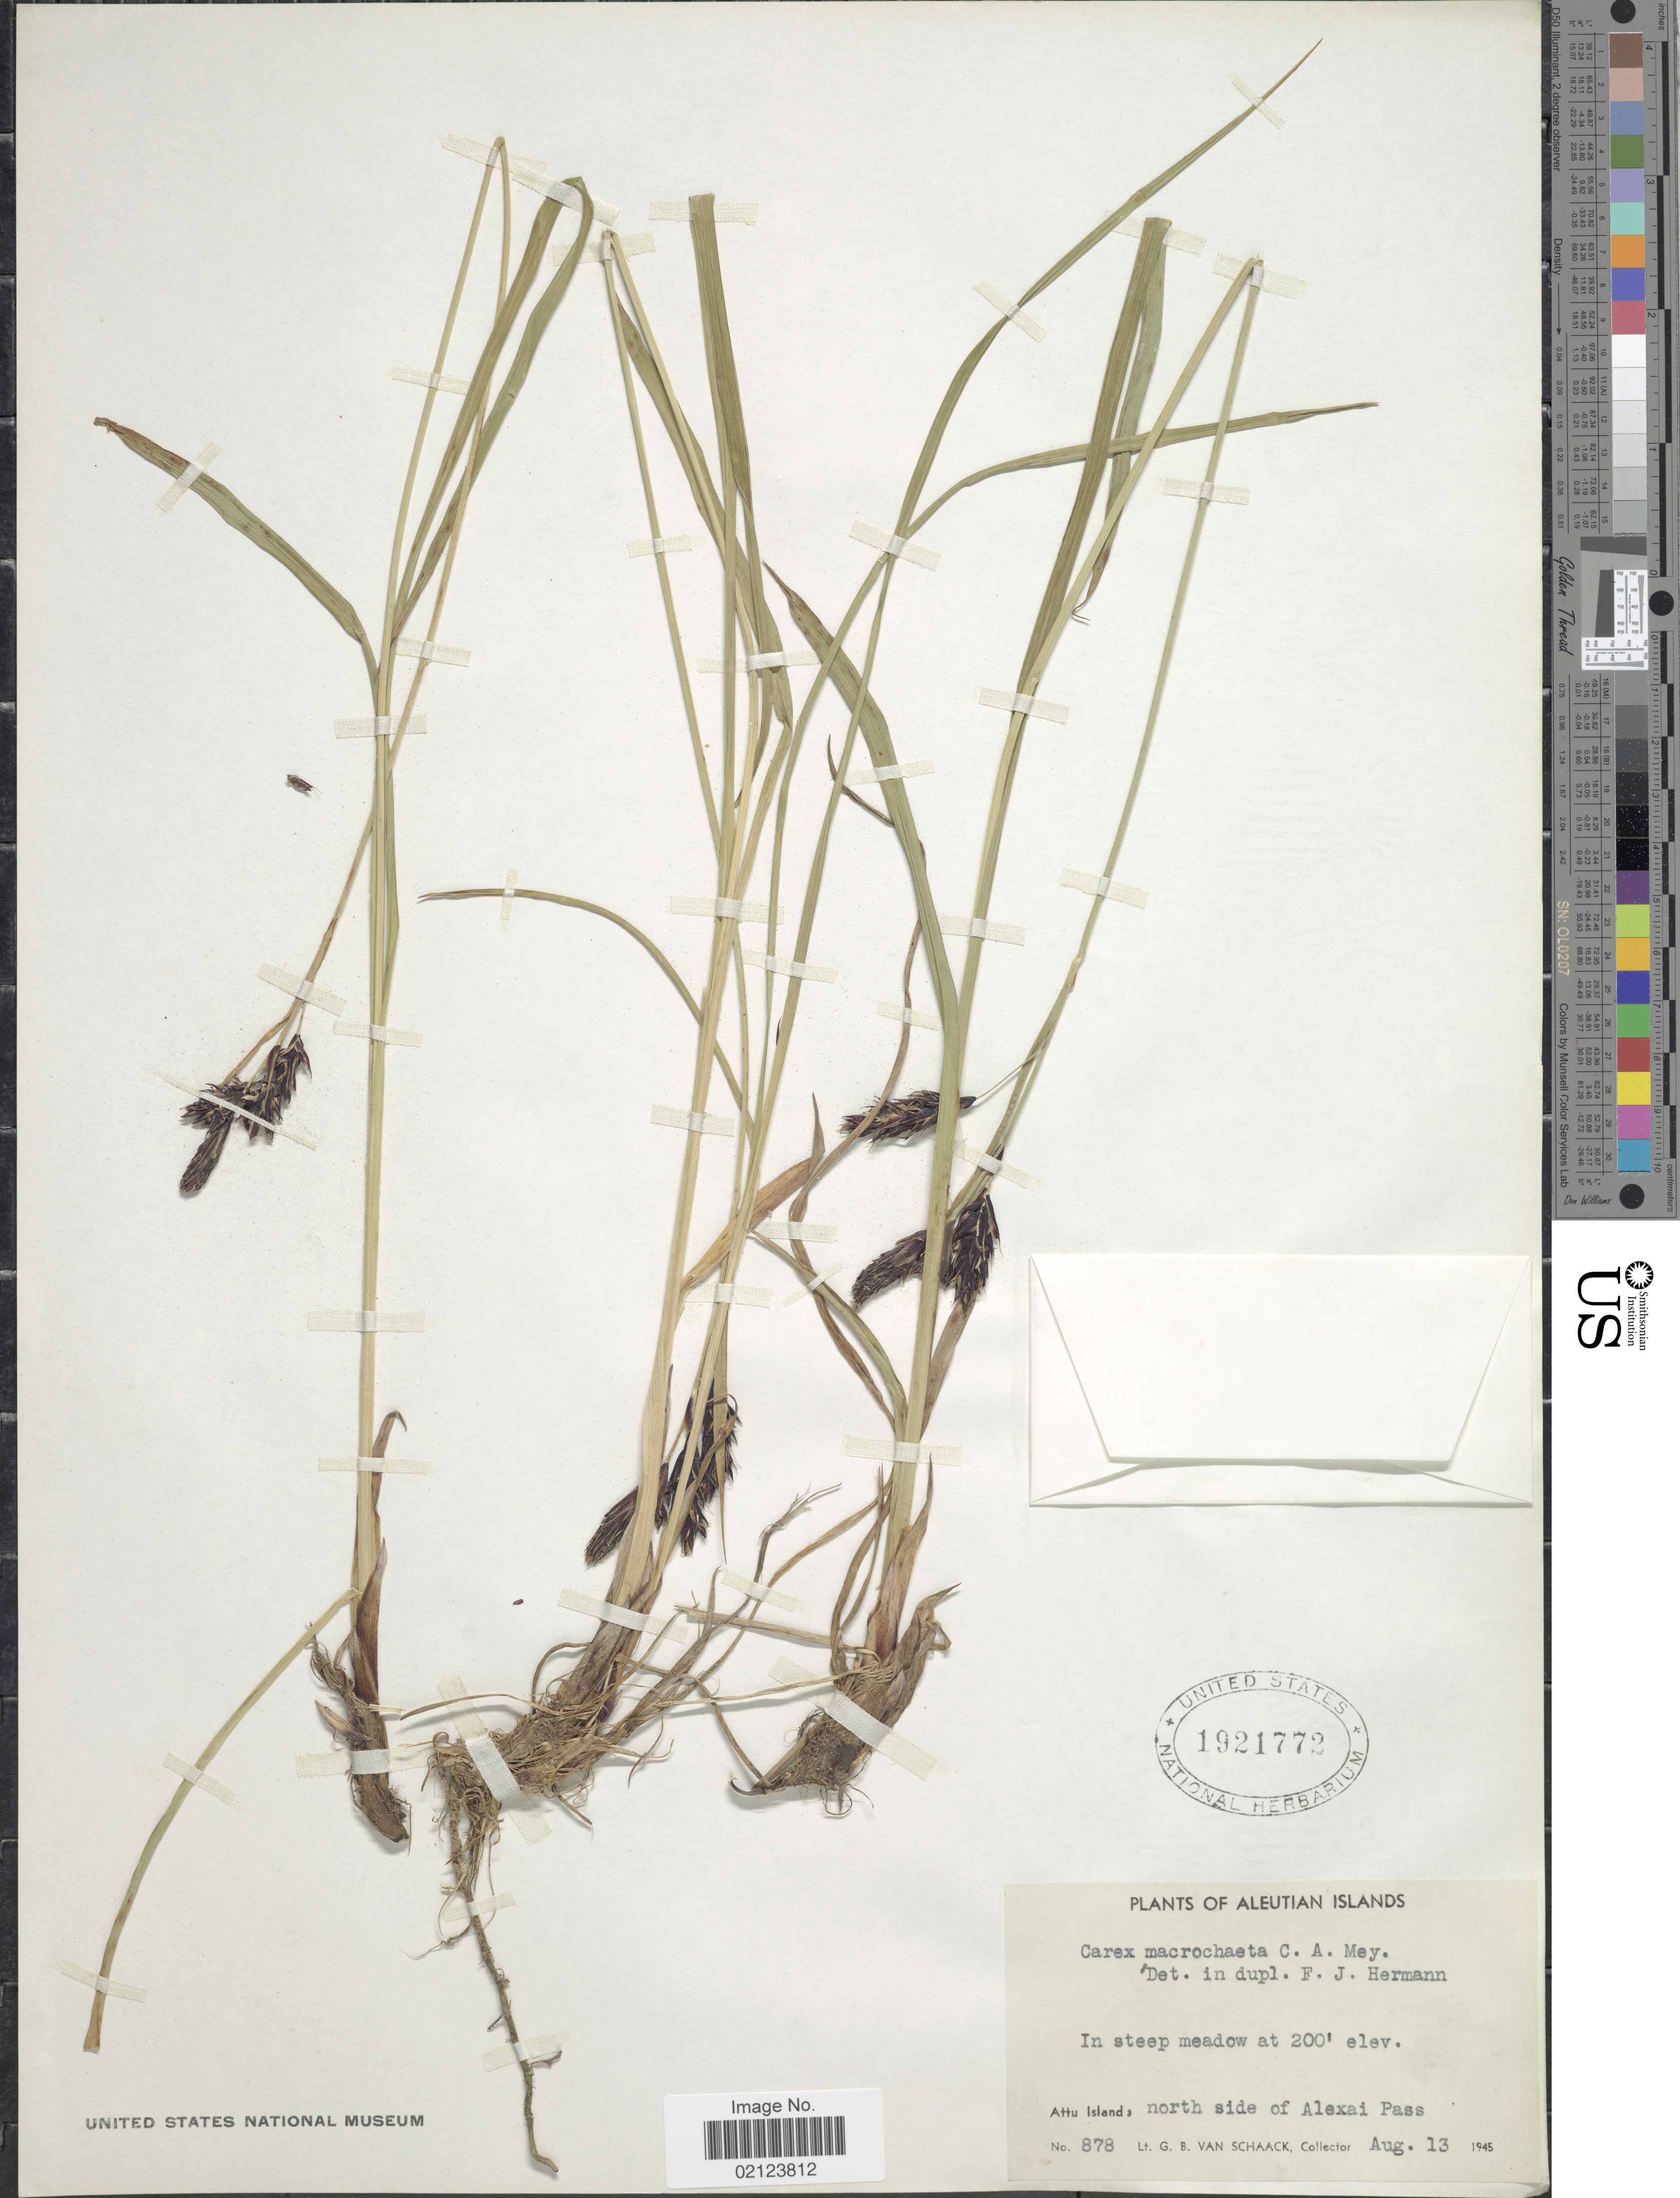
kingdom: Plantae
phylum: Tracheophyta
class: Liliopsida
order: Poales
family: Cyperaceae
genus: Carex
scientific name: Carex macrochaeta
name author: C.A. Mey.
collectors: G. Van Schaack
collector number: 878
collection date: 1945-08-13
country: United States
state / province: Alaska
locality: Aleutian Islands. Attu Island, north side of Alexai Pass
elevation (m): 61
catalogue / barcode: US 1921772